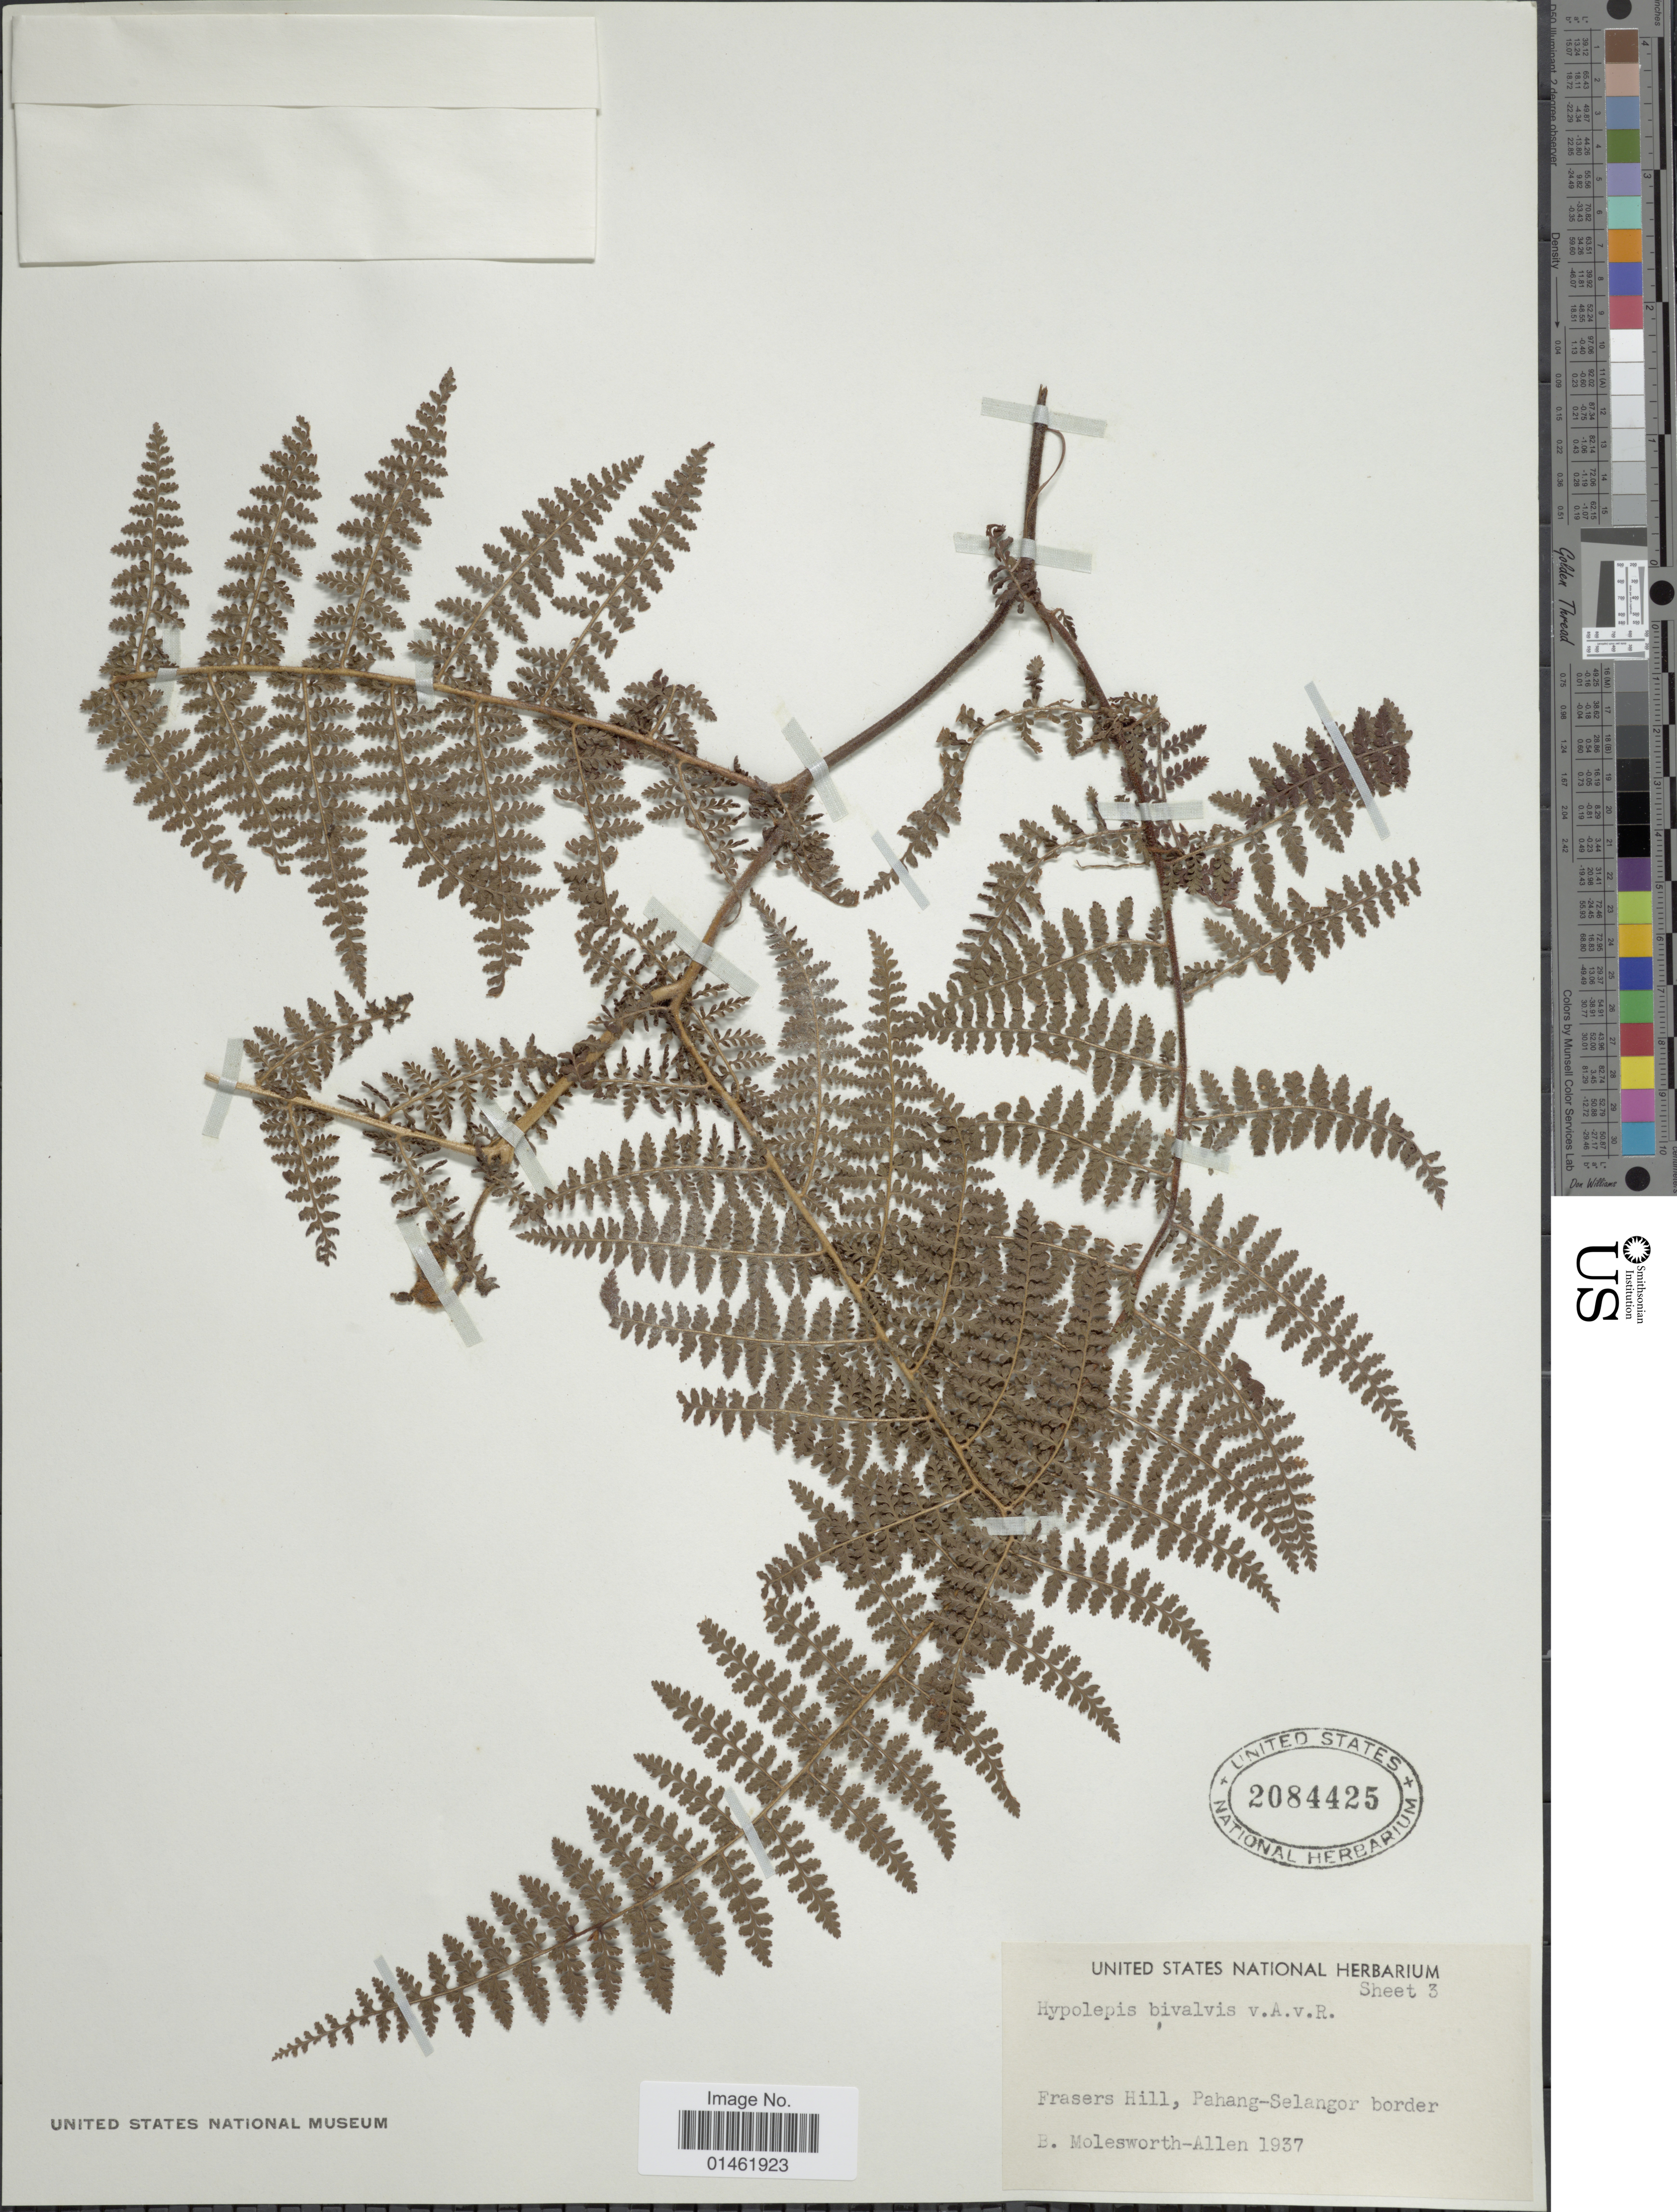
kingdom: Plantae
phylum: Tracheophyta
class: Polypodiopsida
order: Polypodiales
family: Dennstaedtiaceae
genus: Paesia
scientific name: Paesia bivalvis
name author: (Alderw.) R.M. Tryon & A.F. Tryon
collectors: B. E. G. Molesworth-Allen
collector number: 1937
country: Malaysia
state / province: Pahang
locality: Frasers Hill, Pahang-Selangor border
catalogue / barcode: US 2084425